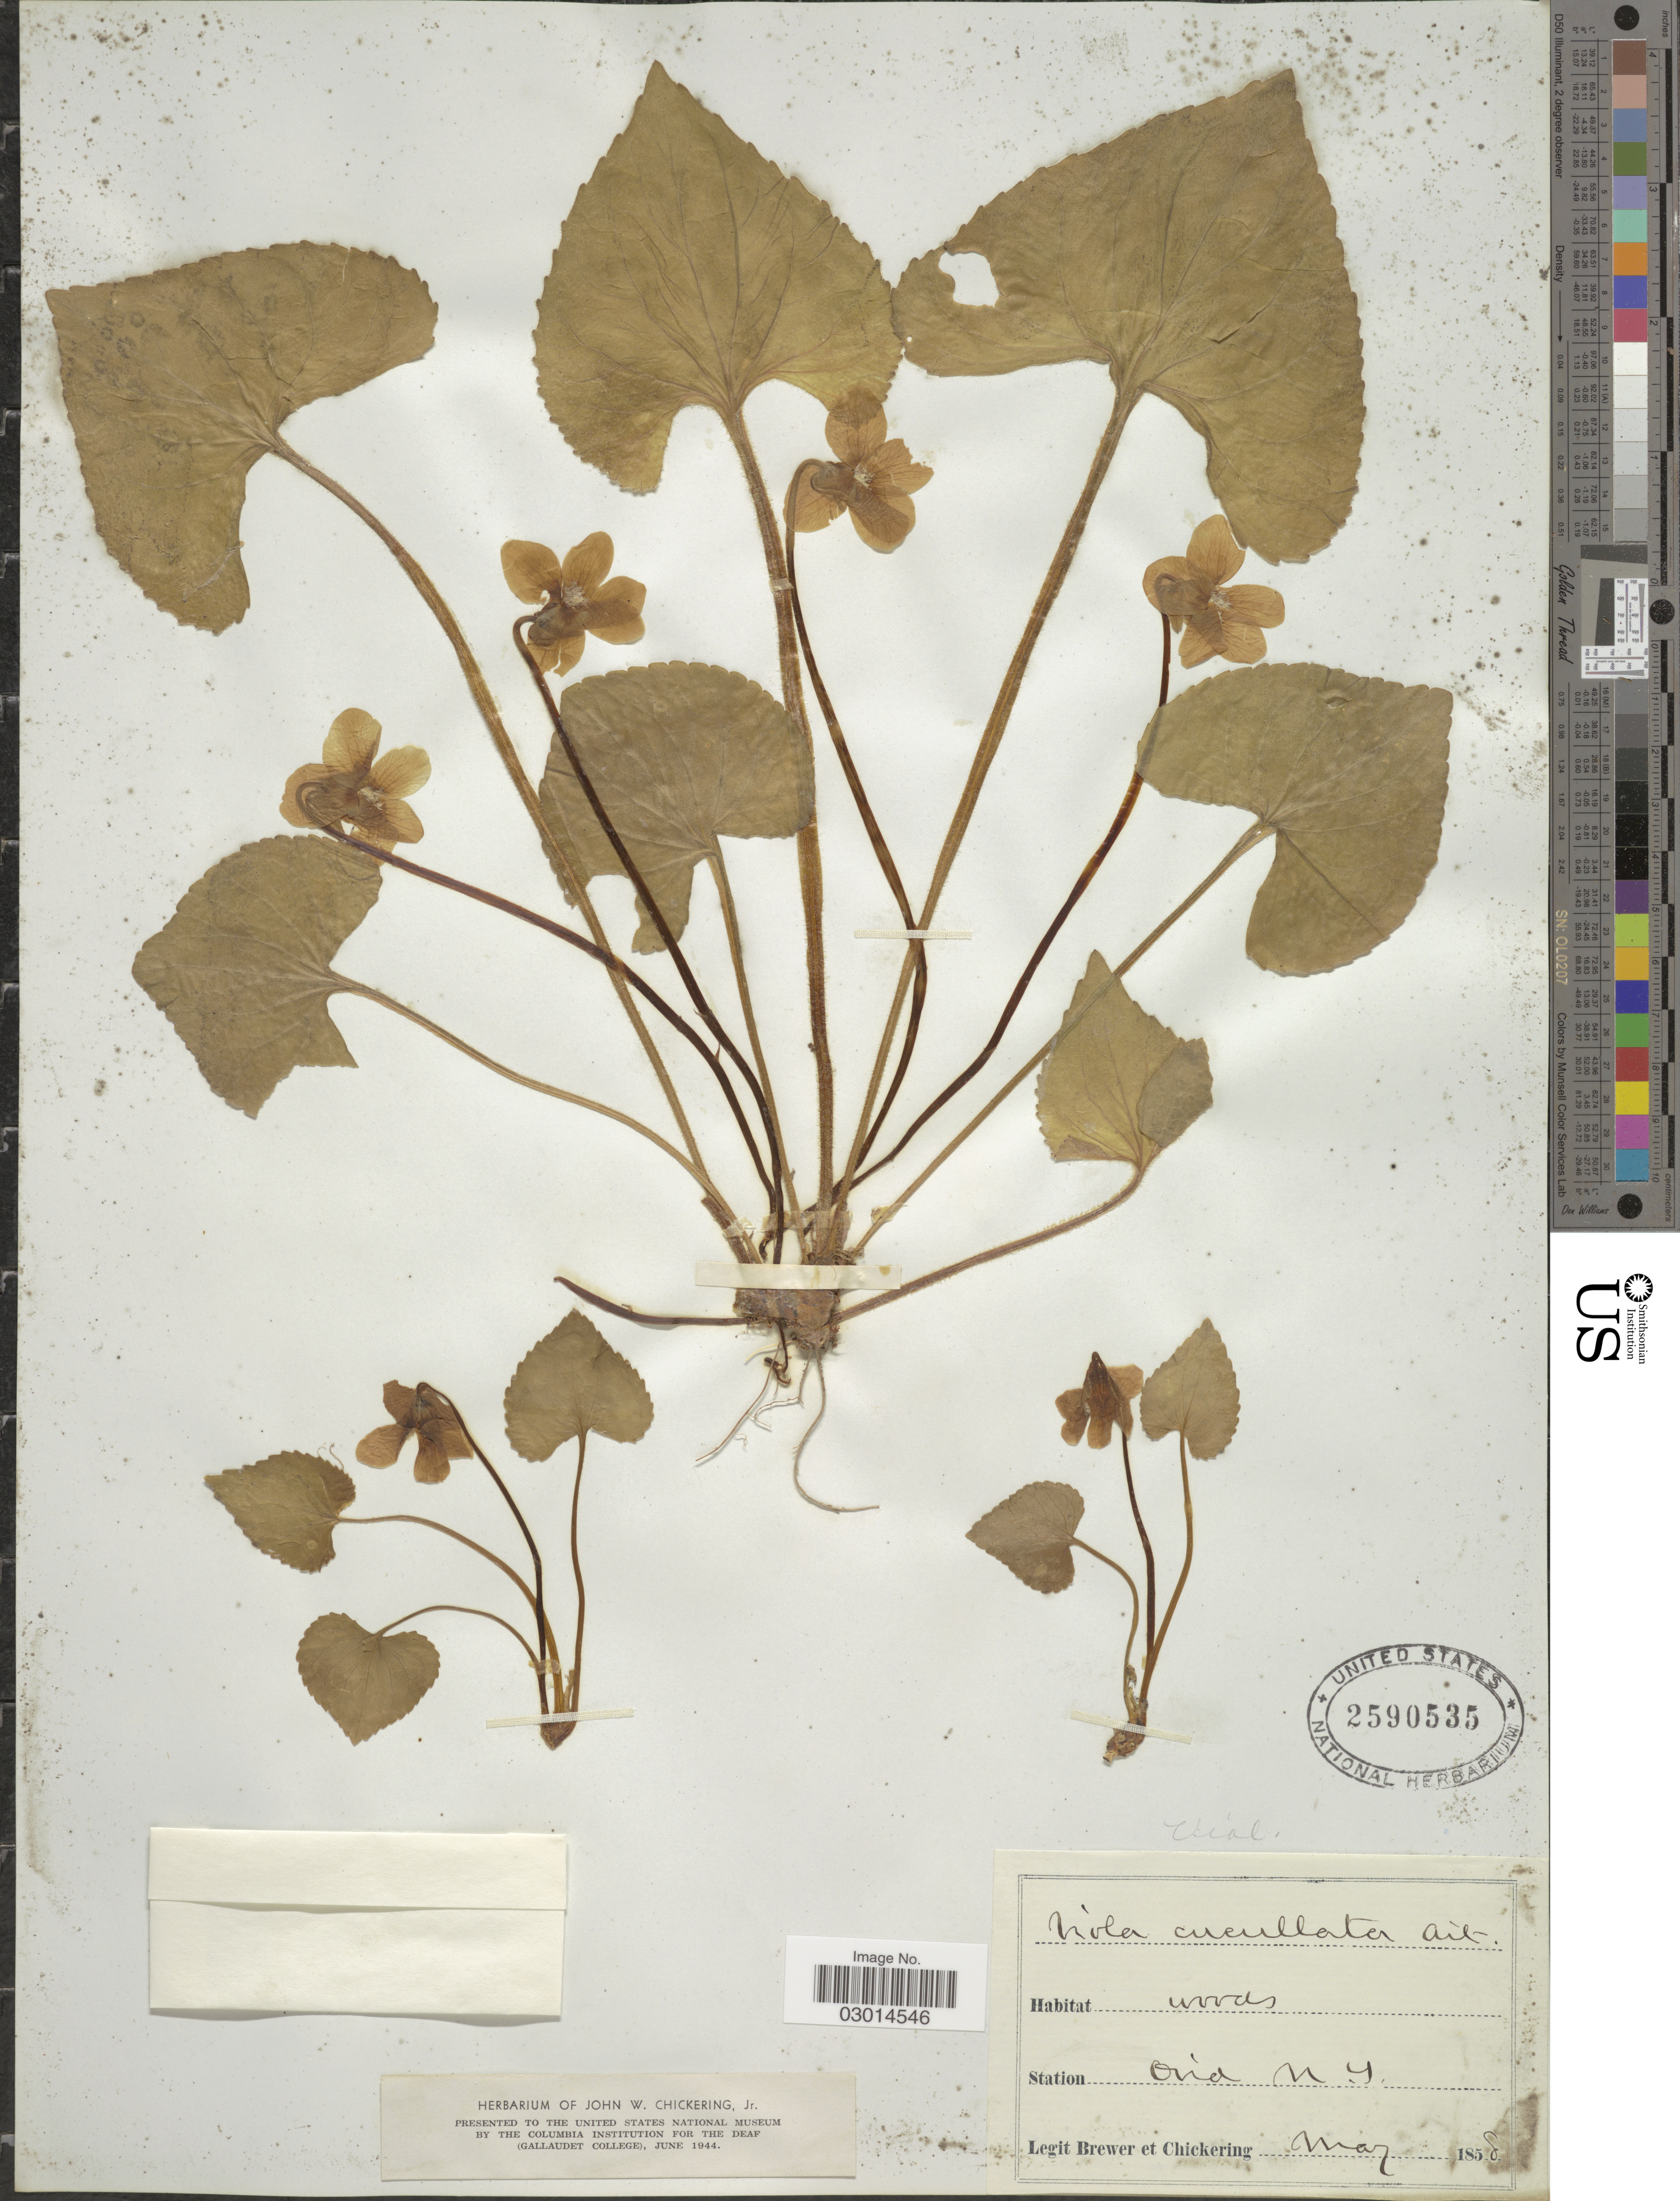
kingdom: Plantae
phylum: Tracheophyta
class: Magnoliopsida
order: Malpighiales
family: Violaceae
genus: Viola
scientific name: Viola cucullata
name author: Aiton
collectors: -. Brewer & J. Chickering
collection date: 1858-05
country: United States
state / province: New York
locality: Station Ovid.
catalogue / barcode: US 2590535